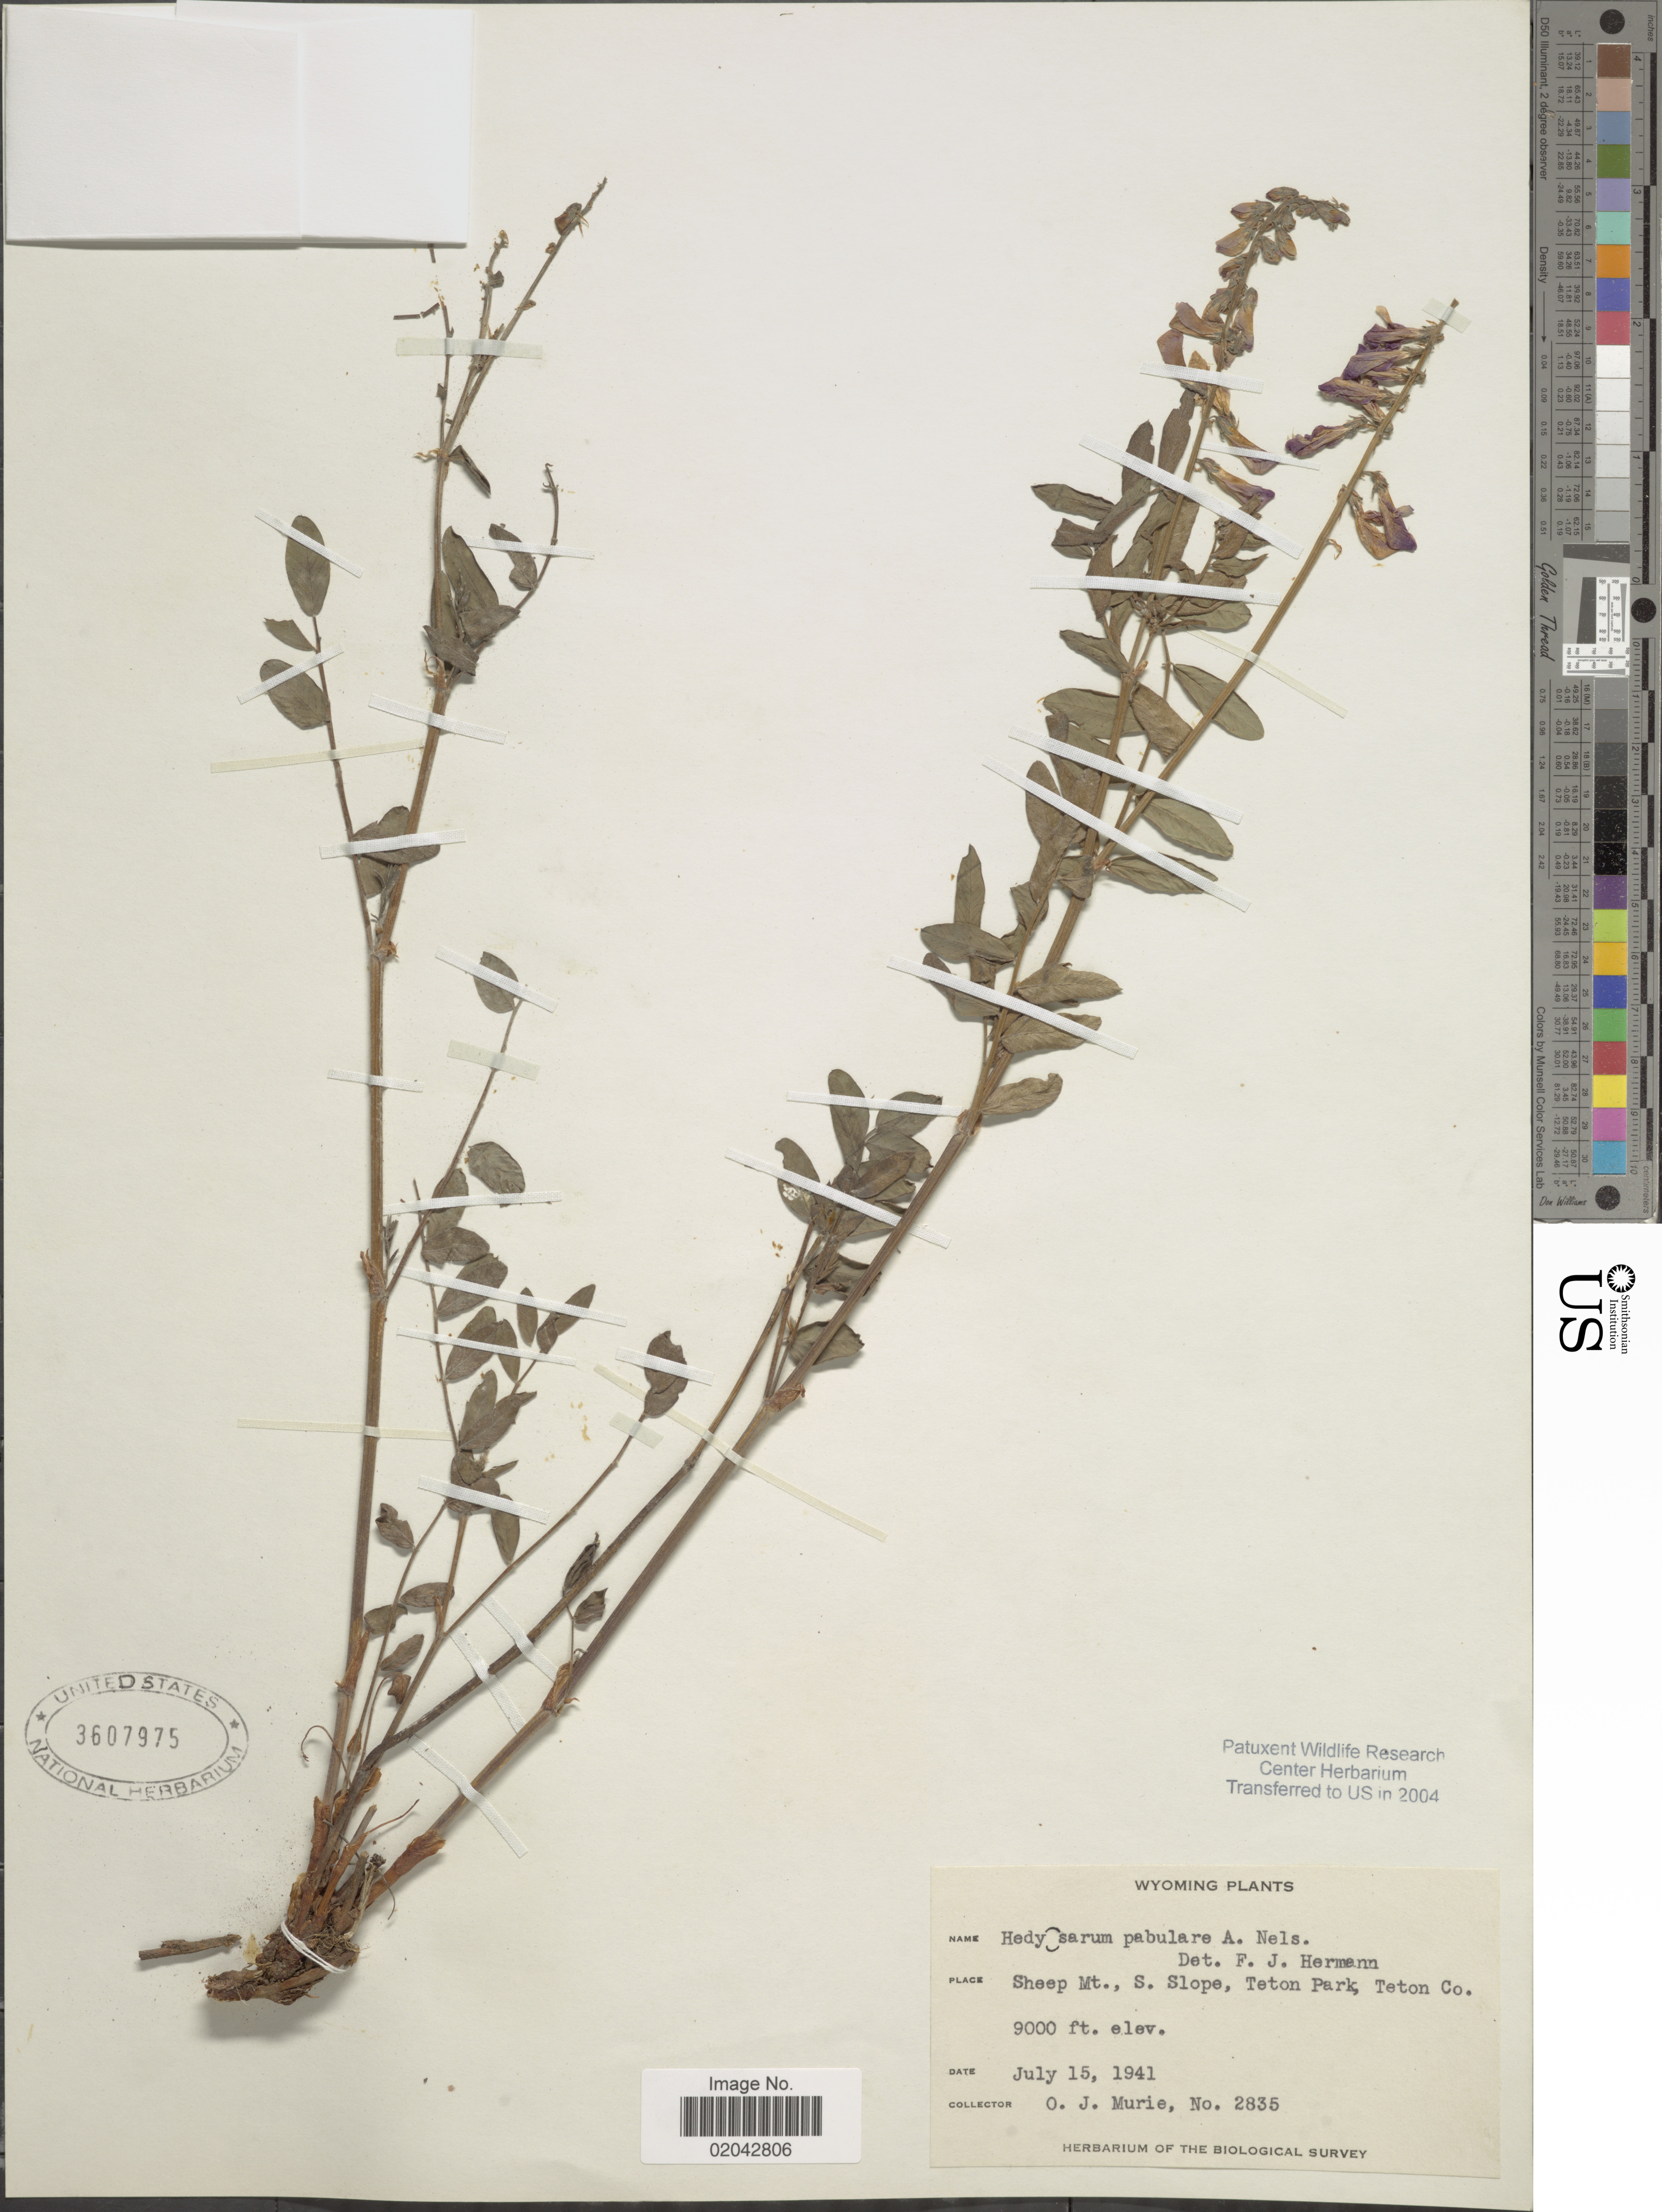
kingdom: Plantae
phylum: Tracheophyta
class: Magnoliopsida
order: Fabales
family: Fabaceae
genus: Hedysarum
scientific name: Hedysarum pabulare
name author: A. Nelson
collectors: O. Murie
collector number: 2835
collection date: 1941-07-15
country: United States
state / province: Wyoming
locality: Sheep Mt., S. slope, Teton Park, Teton Co.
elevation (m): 2743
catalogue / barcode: US 3607975